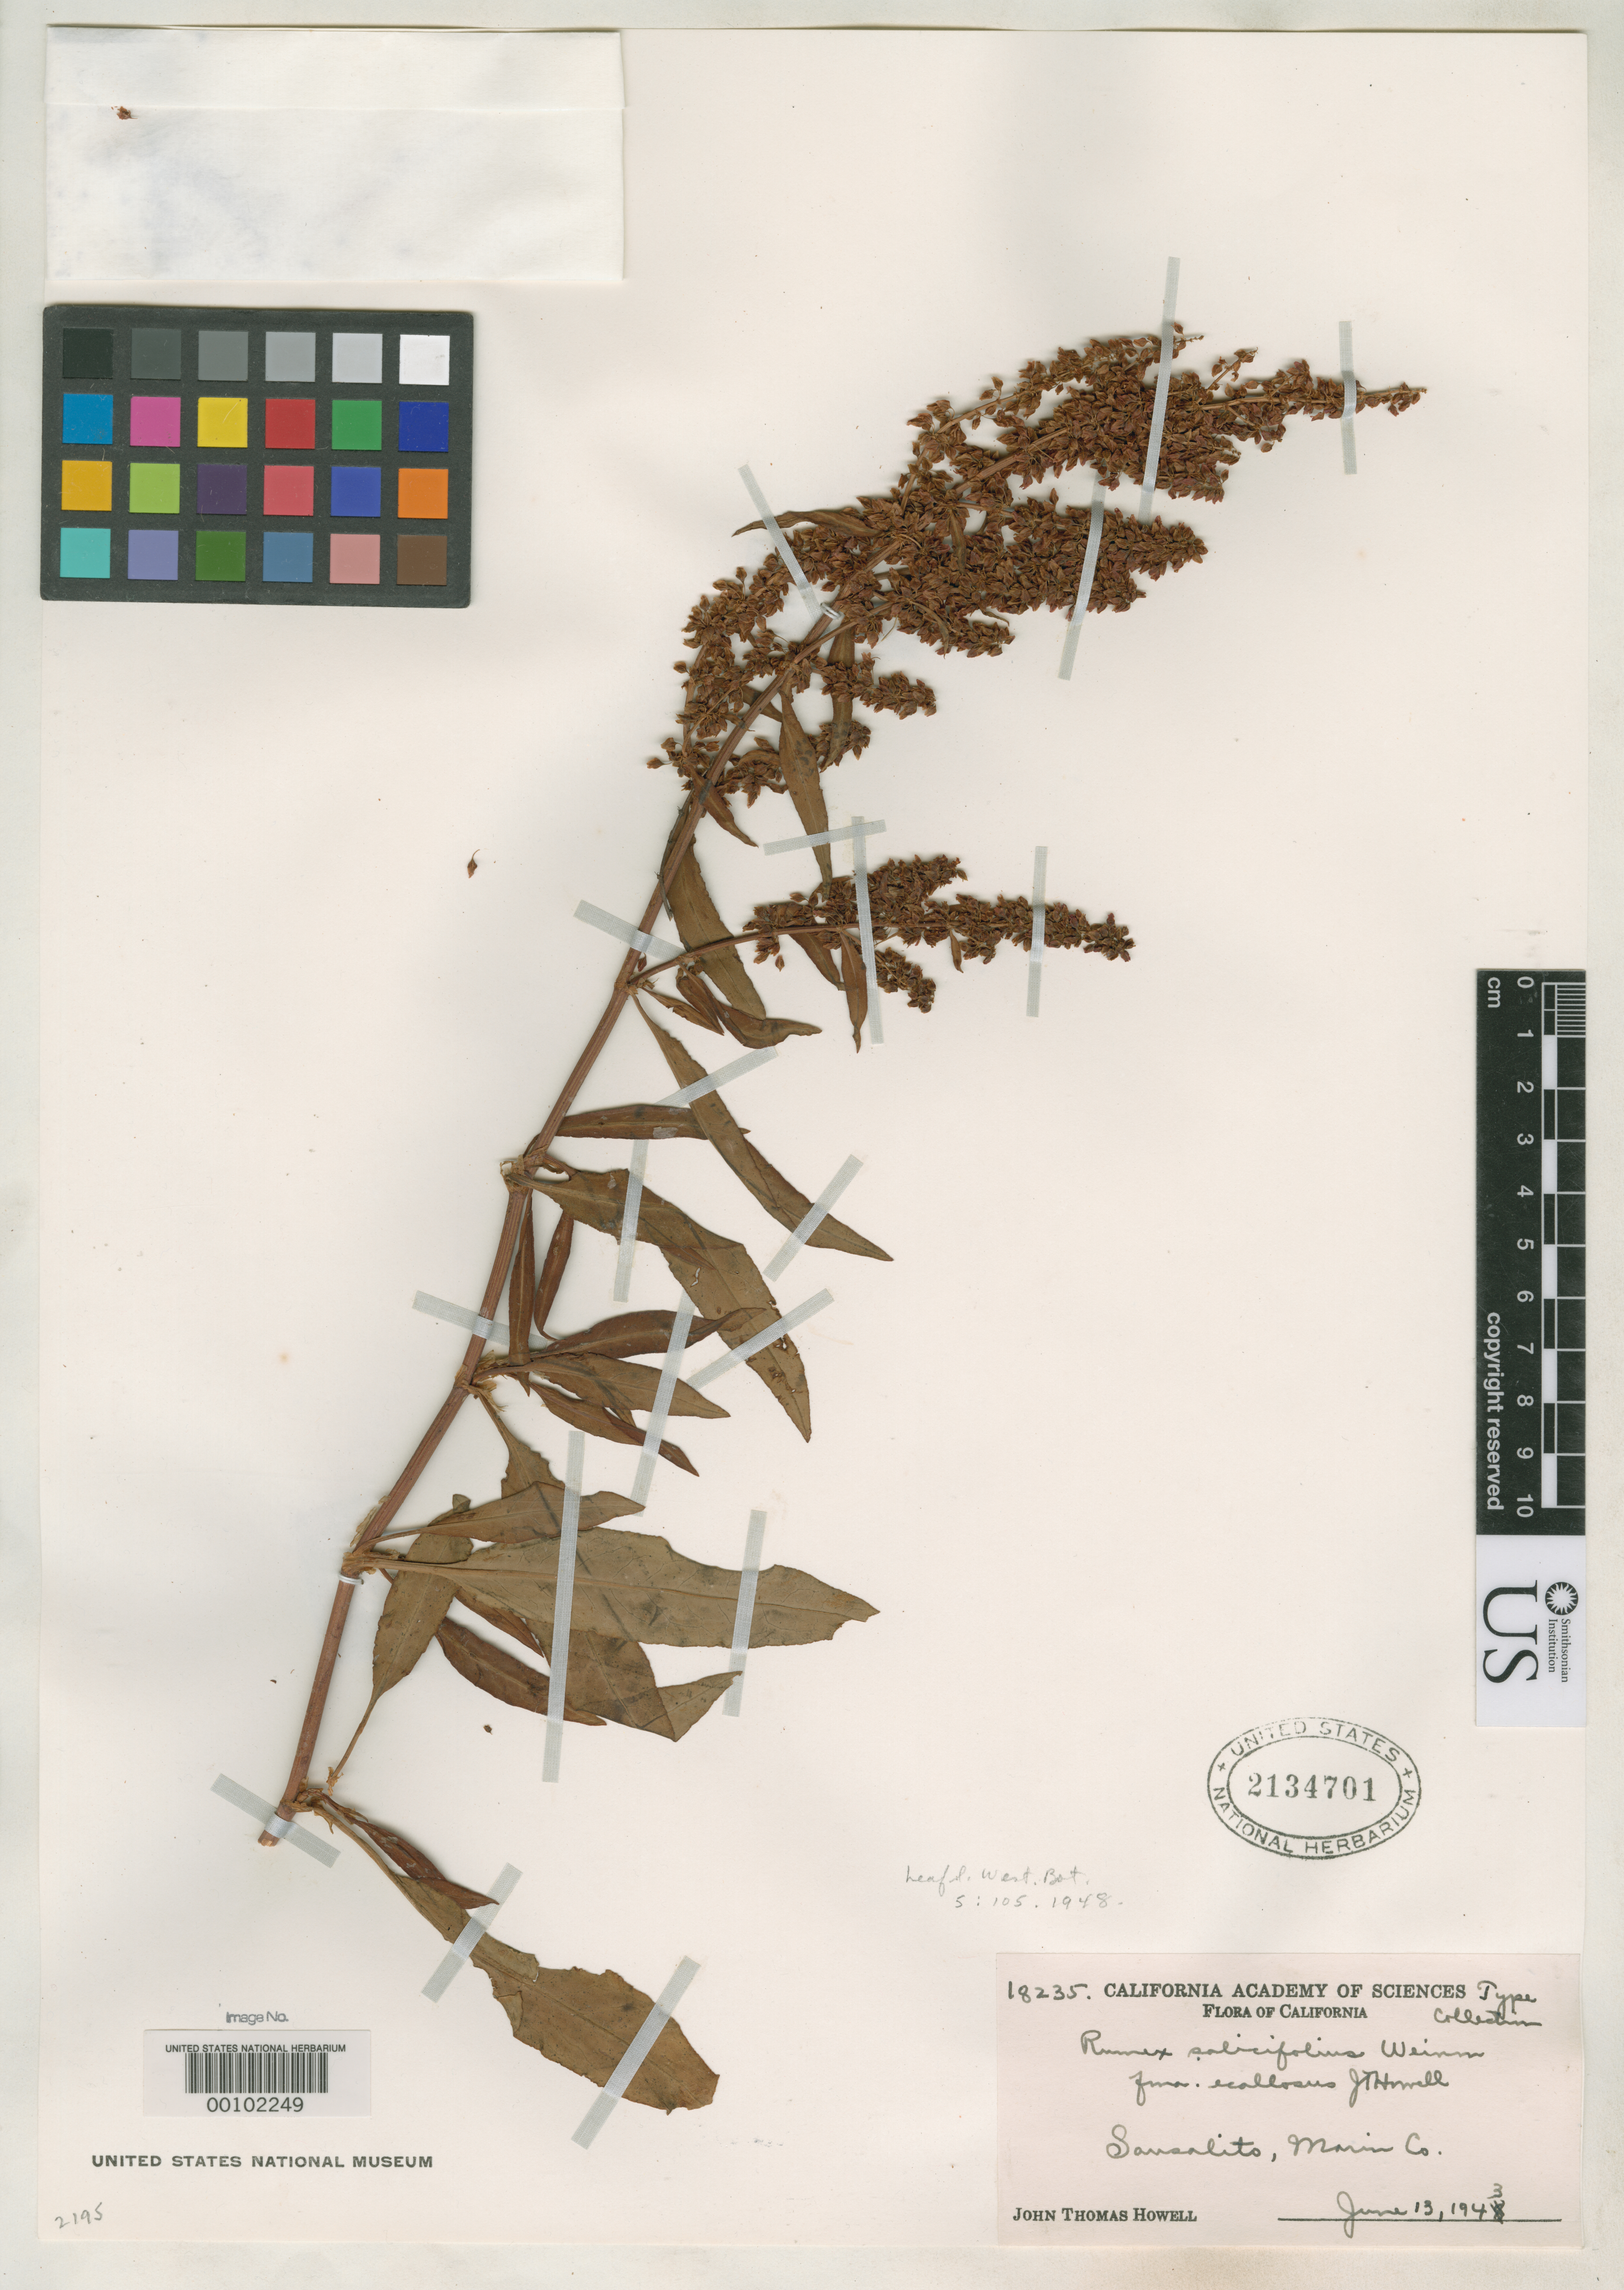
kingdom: Plantae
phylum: Tracheophyta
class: Magnoliopsida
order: Caryophyllales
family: Polygonaceae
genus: Rumex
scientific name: Rumex salicifolius f. ecallosus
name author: J.T. Howell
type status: Isotype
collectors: J. T. Howell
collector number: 18235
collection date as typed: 13 Jun 1943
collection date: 1943-06-13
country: United States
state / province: California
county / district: Marin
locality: Sausalito.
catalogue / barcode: US 2134701